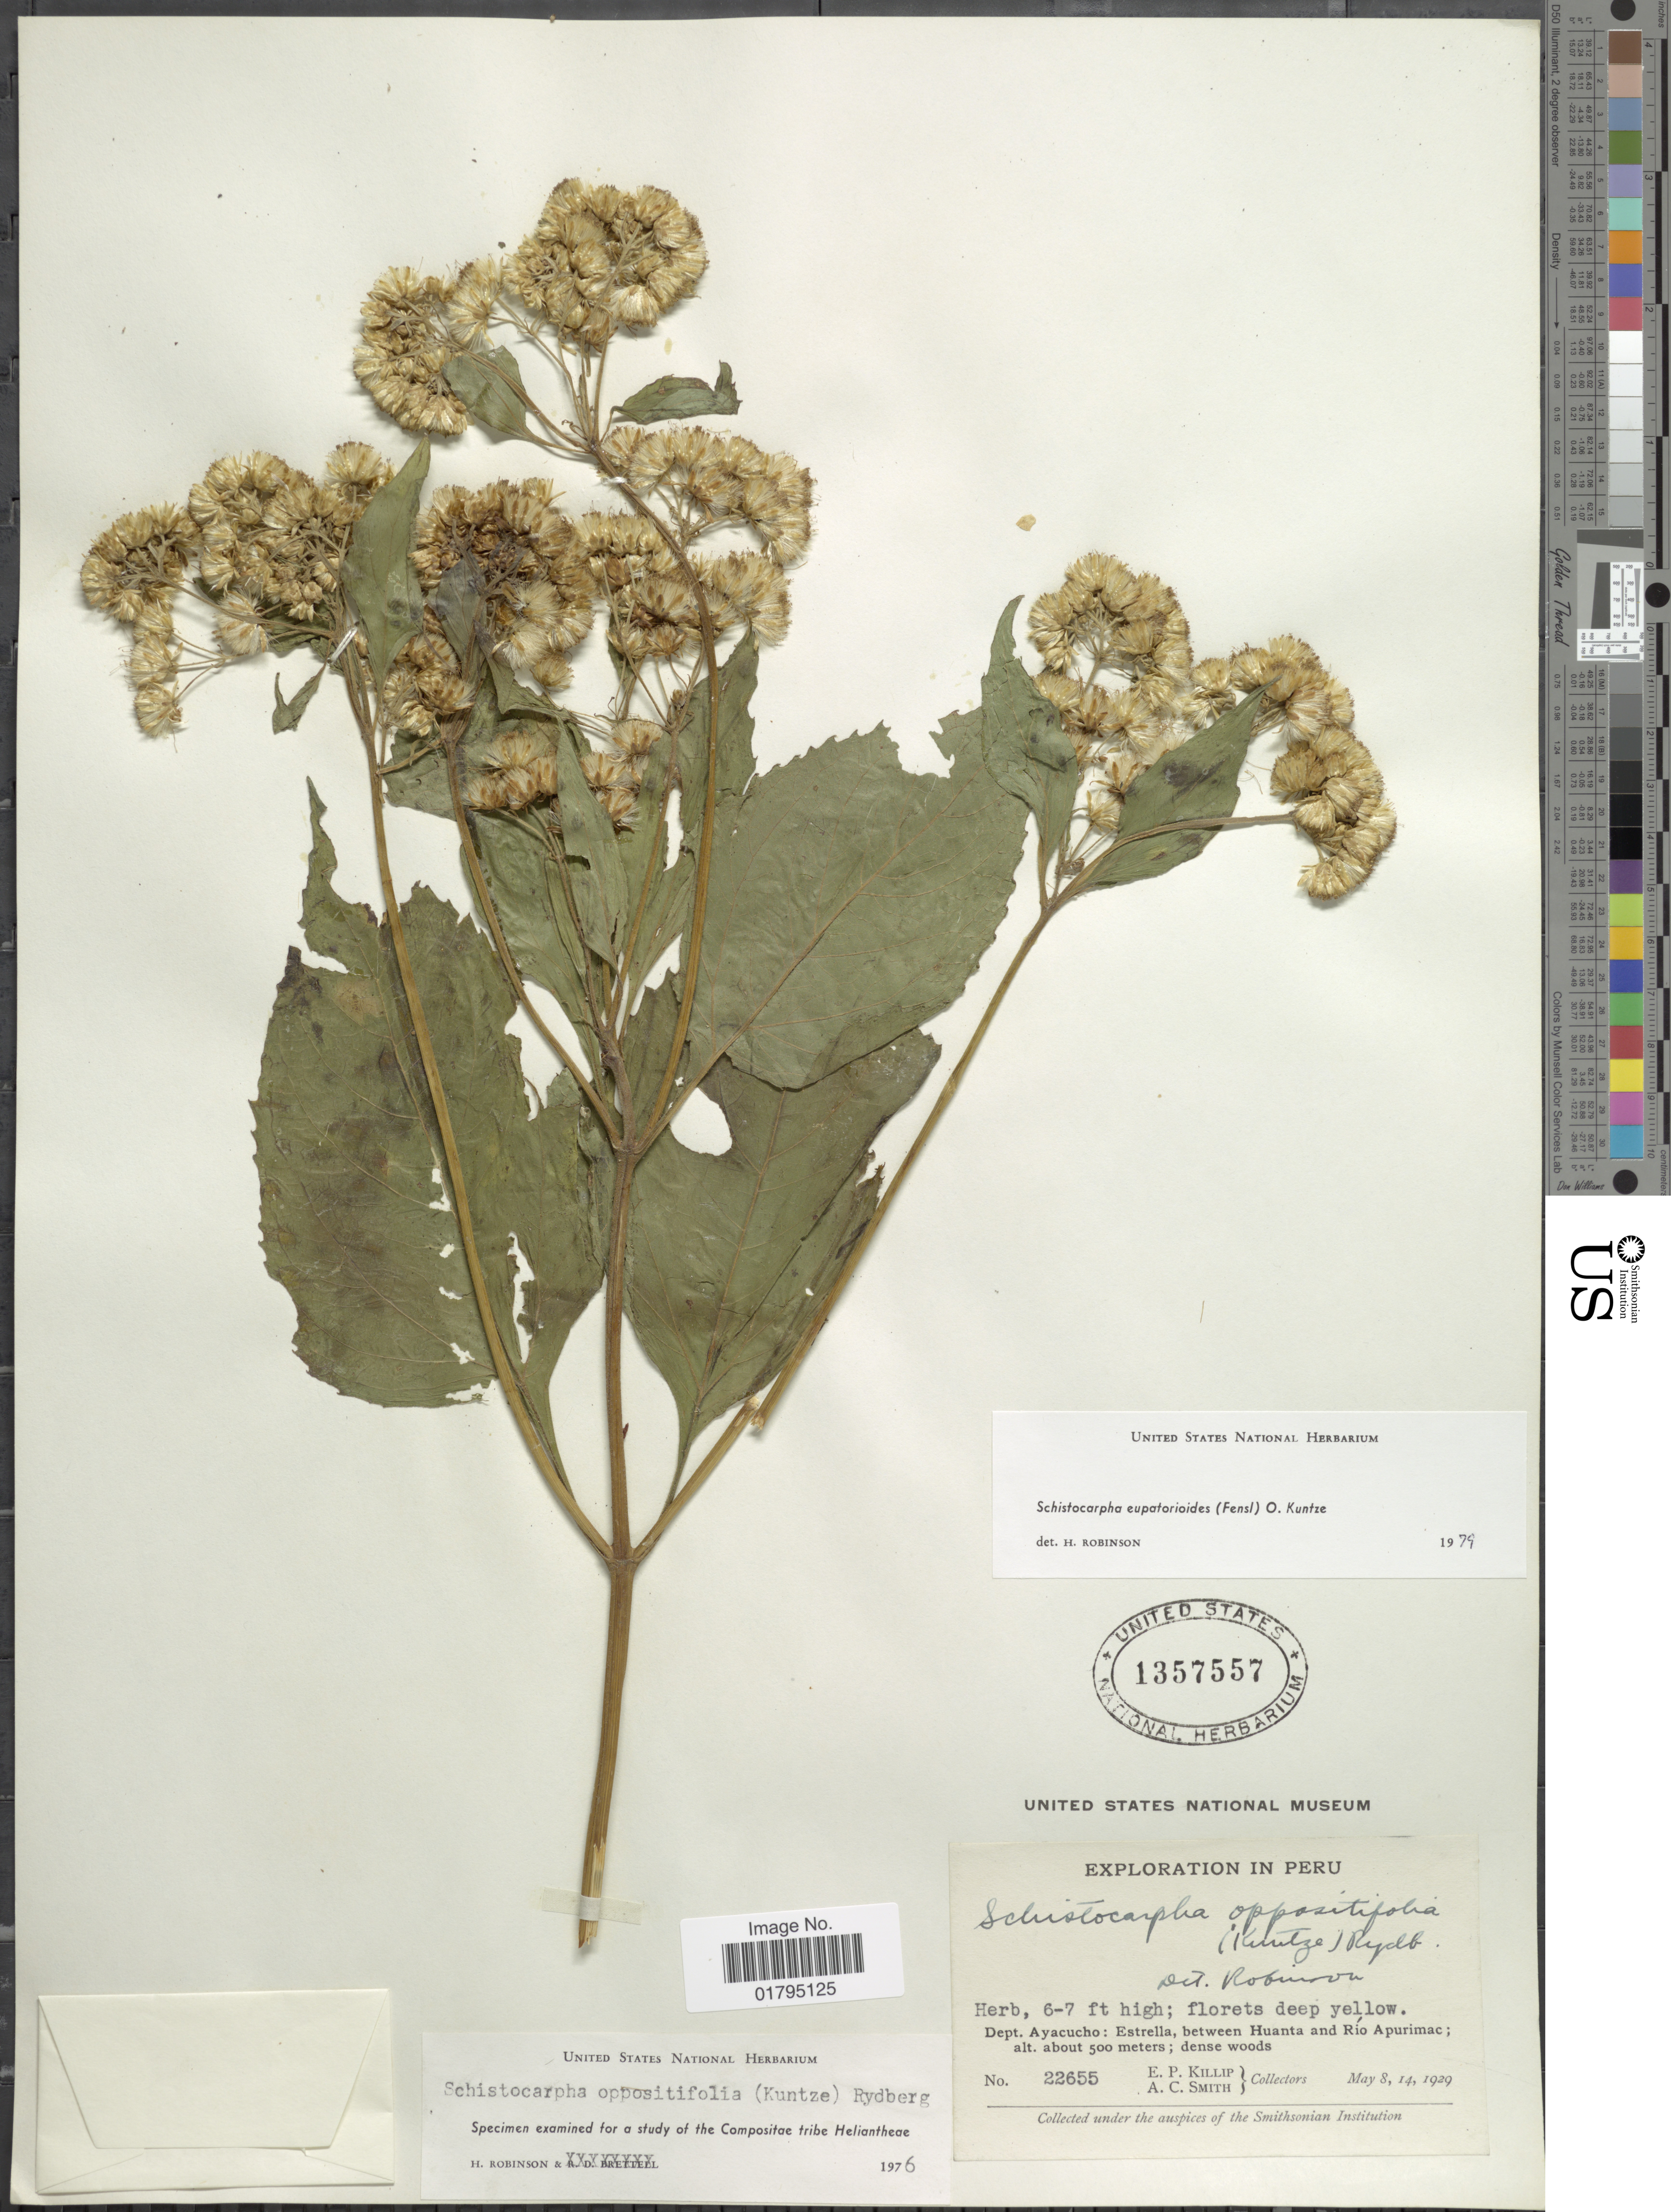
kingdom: Plantae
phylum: Tracheophyta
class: Magnoliopsida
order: Asterales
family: Asteraceae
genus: Schistocarpha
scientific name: Schistocarpha eupatorioides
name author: (Fenzl) Kuntze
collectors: E. P. Killip & A. C. Smith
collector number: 22655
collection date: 1929-05-08/1929-05-14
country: Peru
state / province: Ayacucho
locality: Dept. Ayacucho: Estrella, between Huanta and Rio Apurimac.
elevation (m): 500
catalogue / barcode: US 1357557